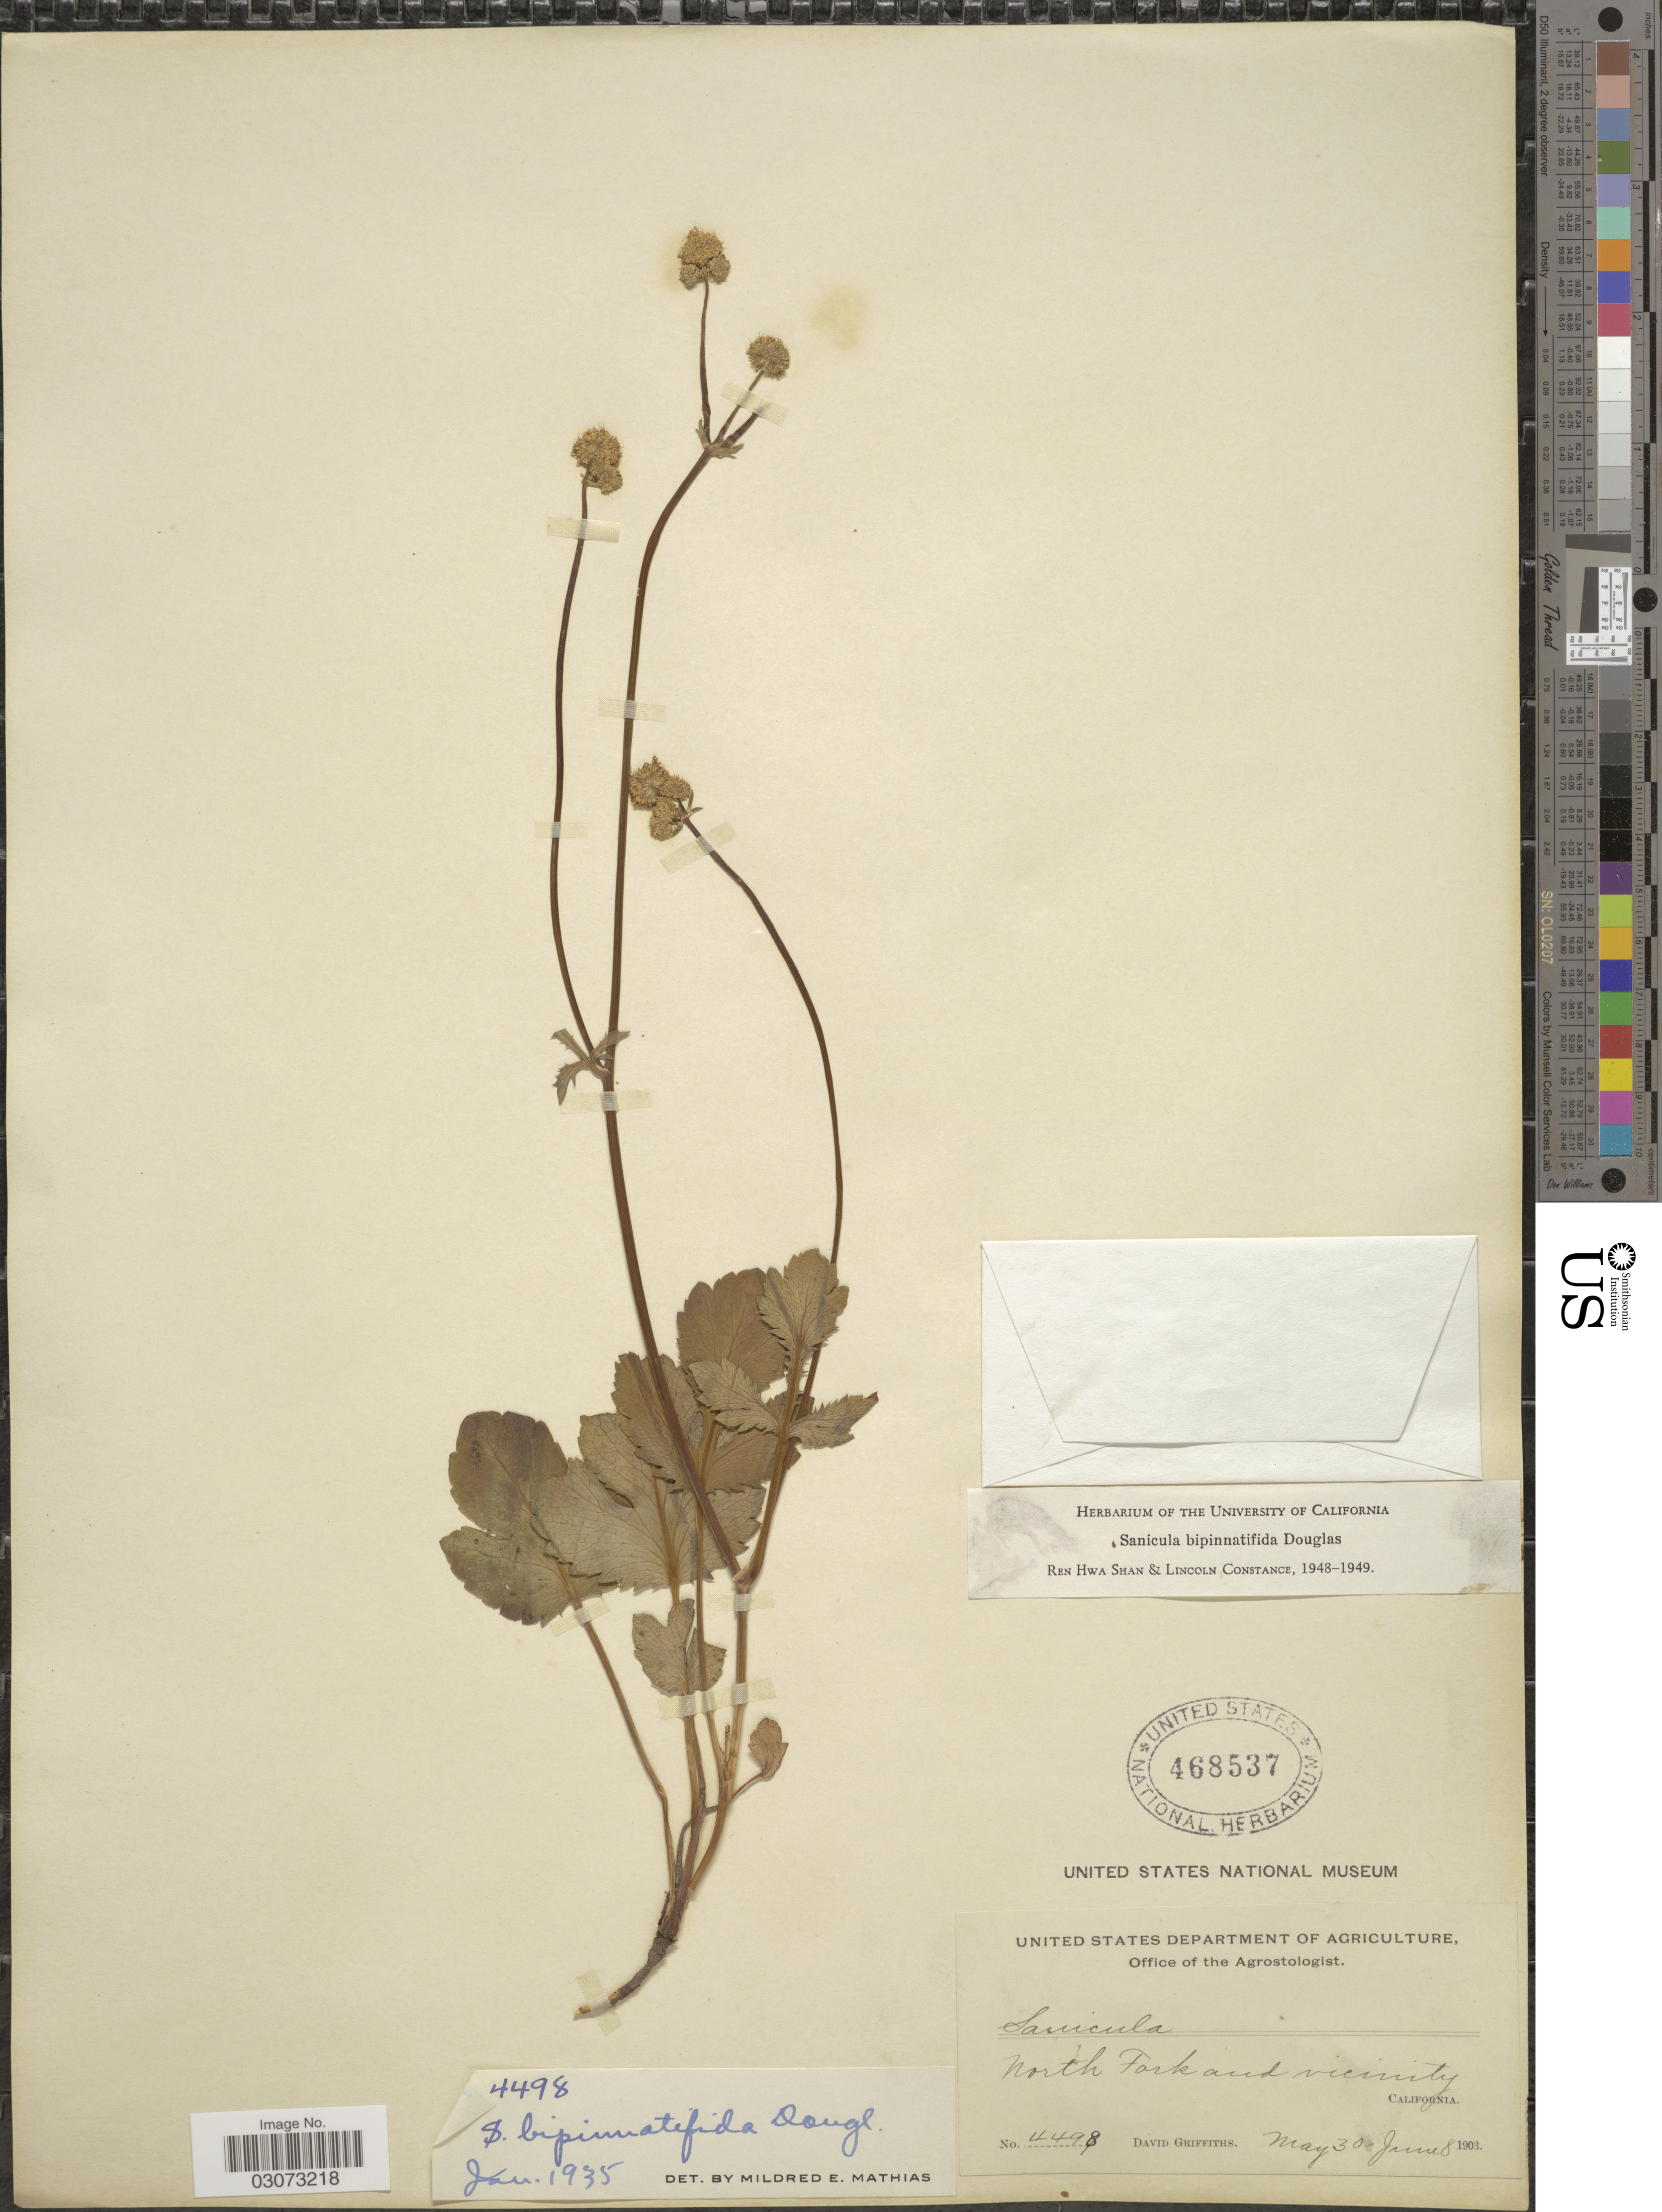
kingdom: Plantae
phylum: Tracheophyta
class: Magnoliopsida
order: Apiales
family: Apiaceae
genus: Sanicula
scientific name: Sanicula bipinnatifida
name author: Douglas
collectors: D. Griffiths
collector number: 4498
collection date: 1903-05-30/1903-06-08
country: United States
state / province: California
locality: North Fork and vicinity.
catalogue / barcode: US 468537